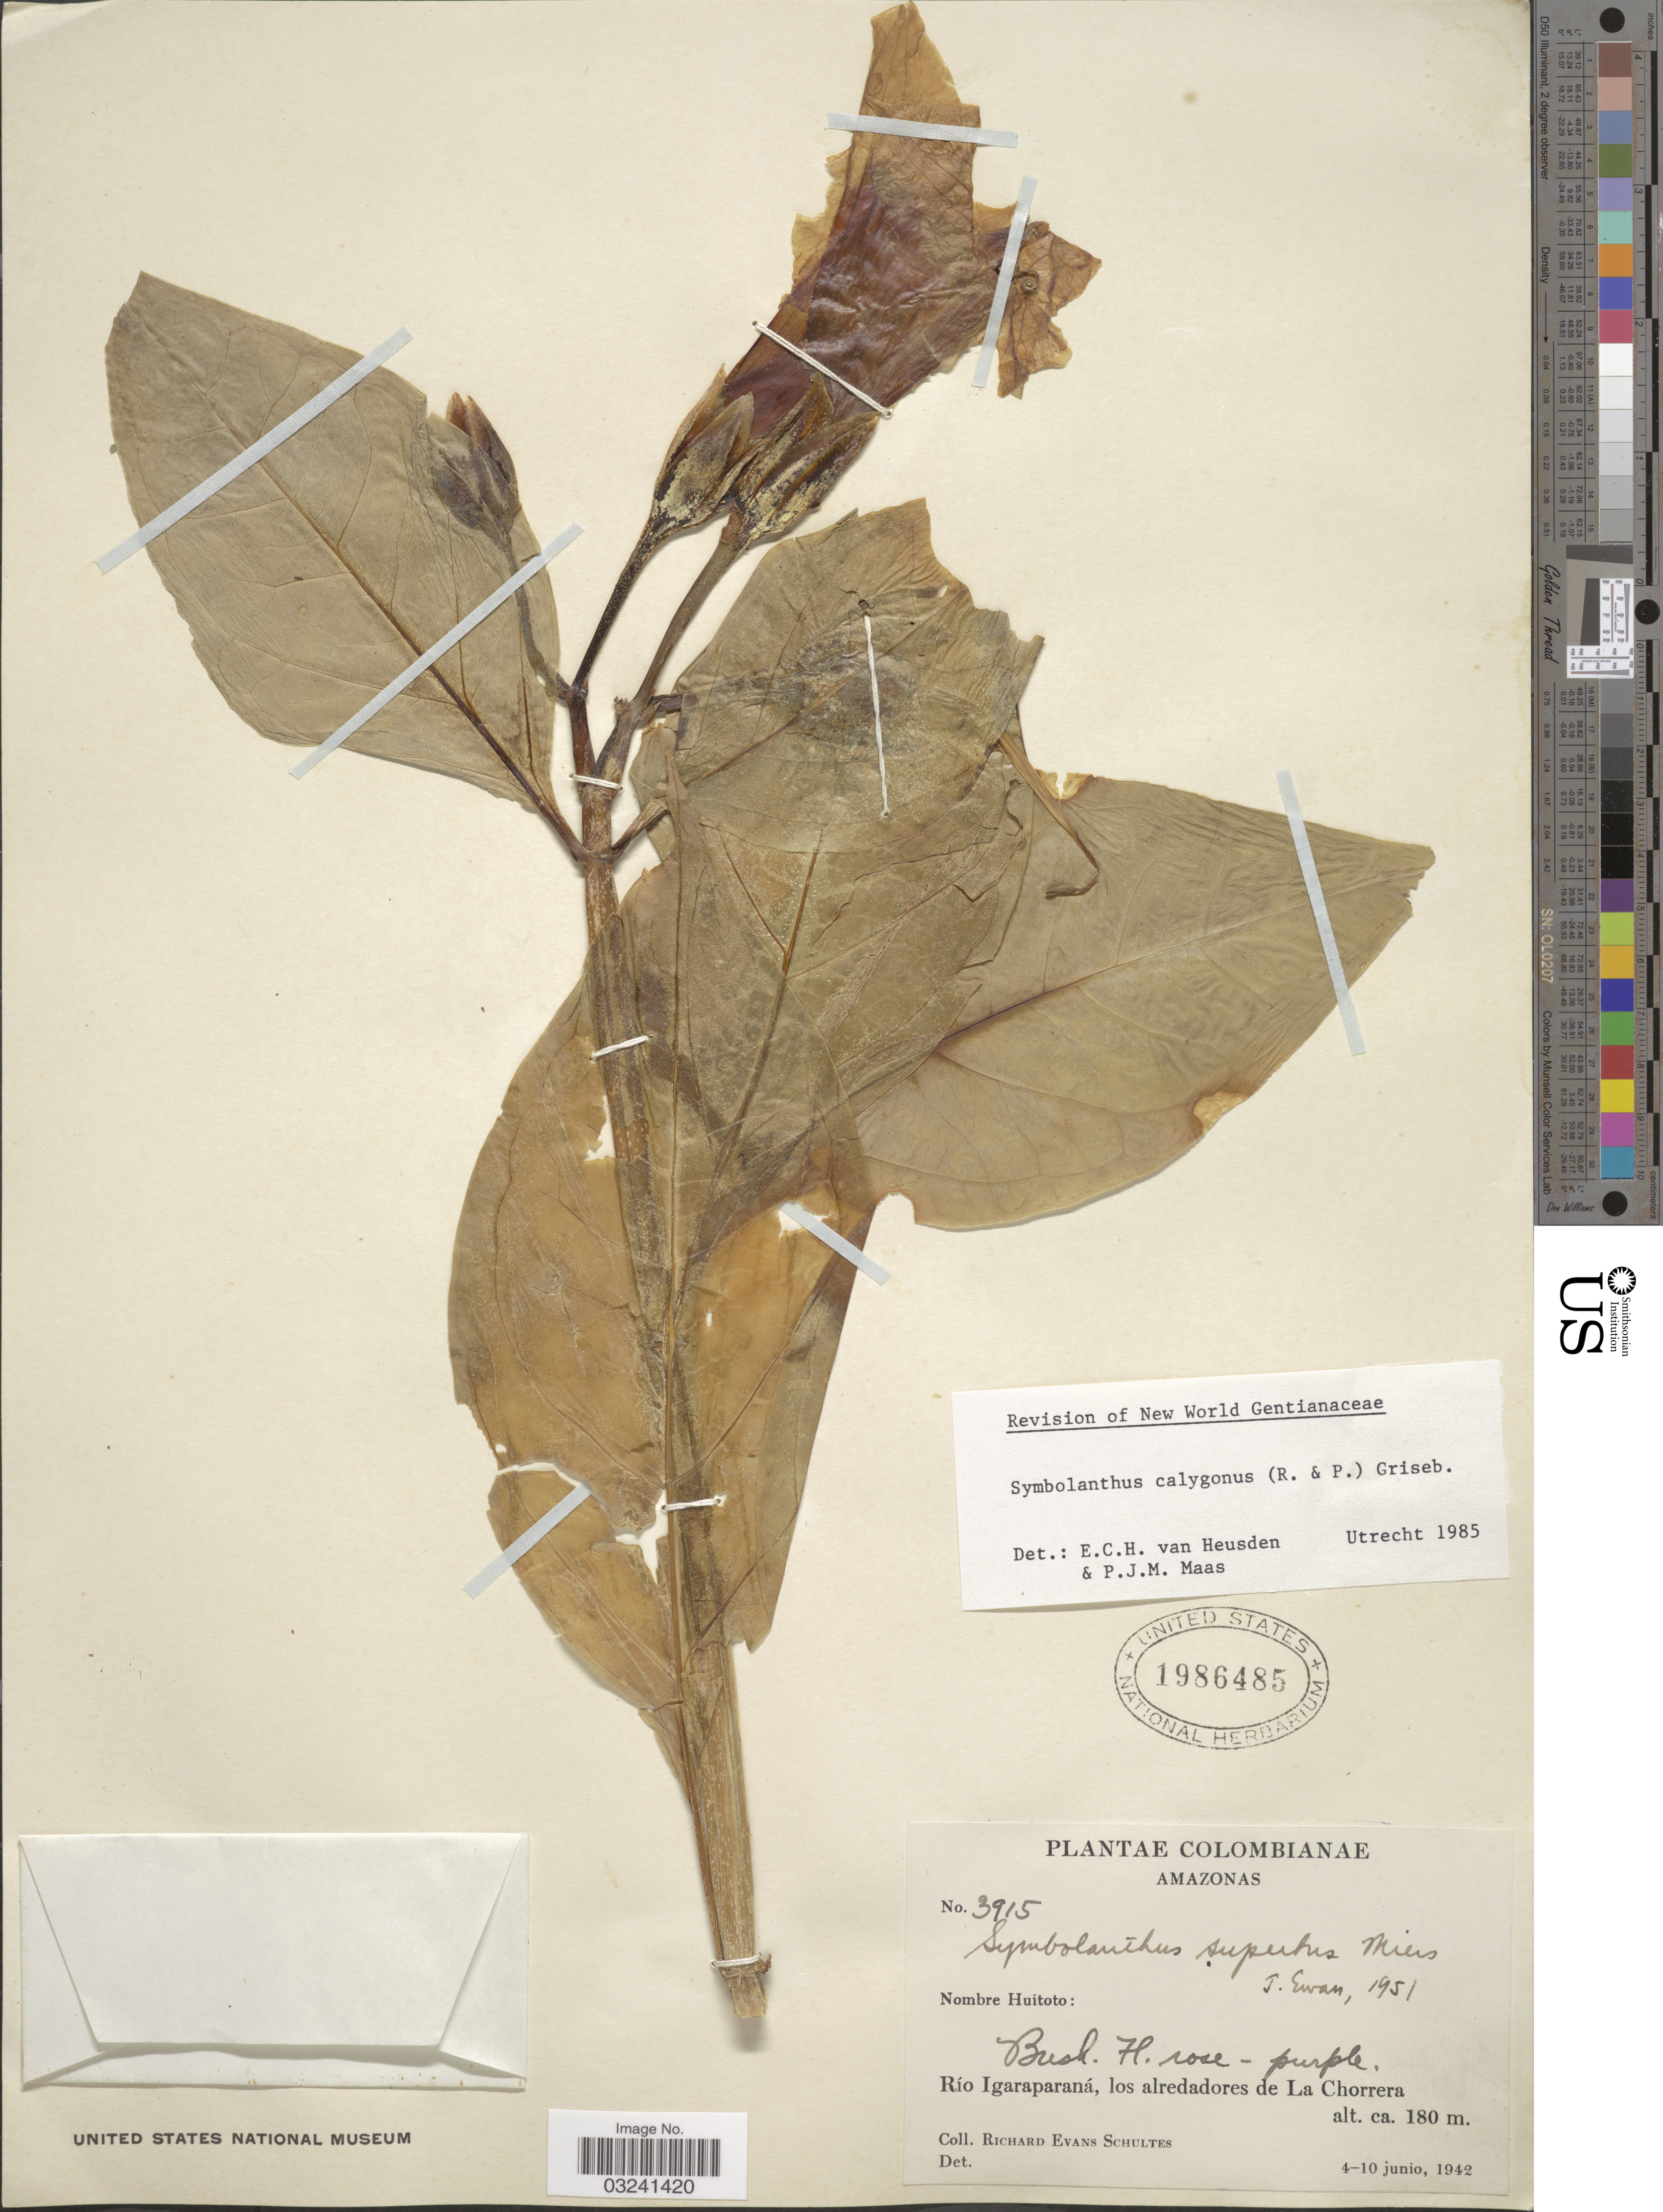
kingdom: Plantae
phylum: Tracheophyta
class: Magnoliopsida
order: Gentianales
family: Gentianaceae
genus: Symbolanthus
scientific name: Symbolanthus calygonus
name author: (Ruiz & Pav.) Griseb. ex Gilg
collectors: R. E. Schultes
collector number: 3915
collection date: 1942-06-04/1942-06-10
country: Colombia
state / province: Amazônas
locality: Río Huitoto: Río Igaraparaná, los alrededores de La Chorrera.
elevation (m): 180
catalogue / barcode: US 1986485